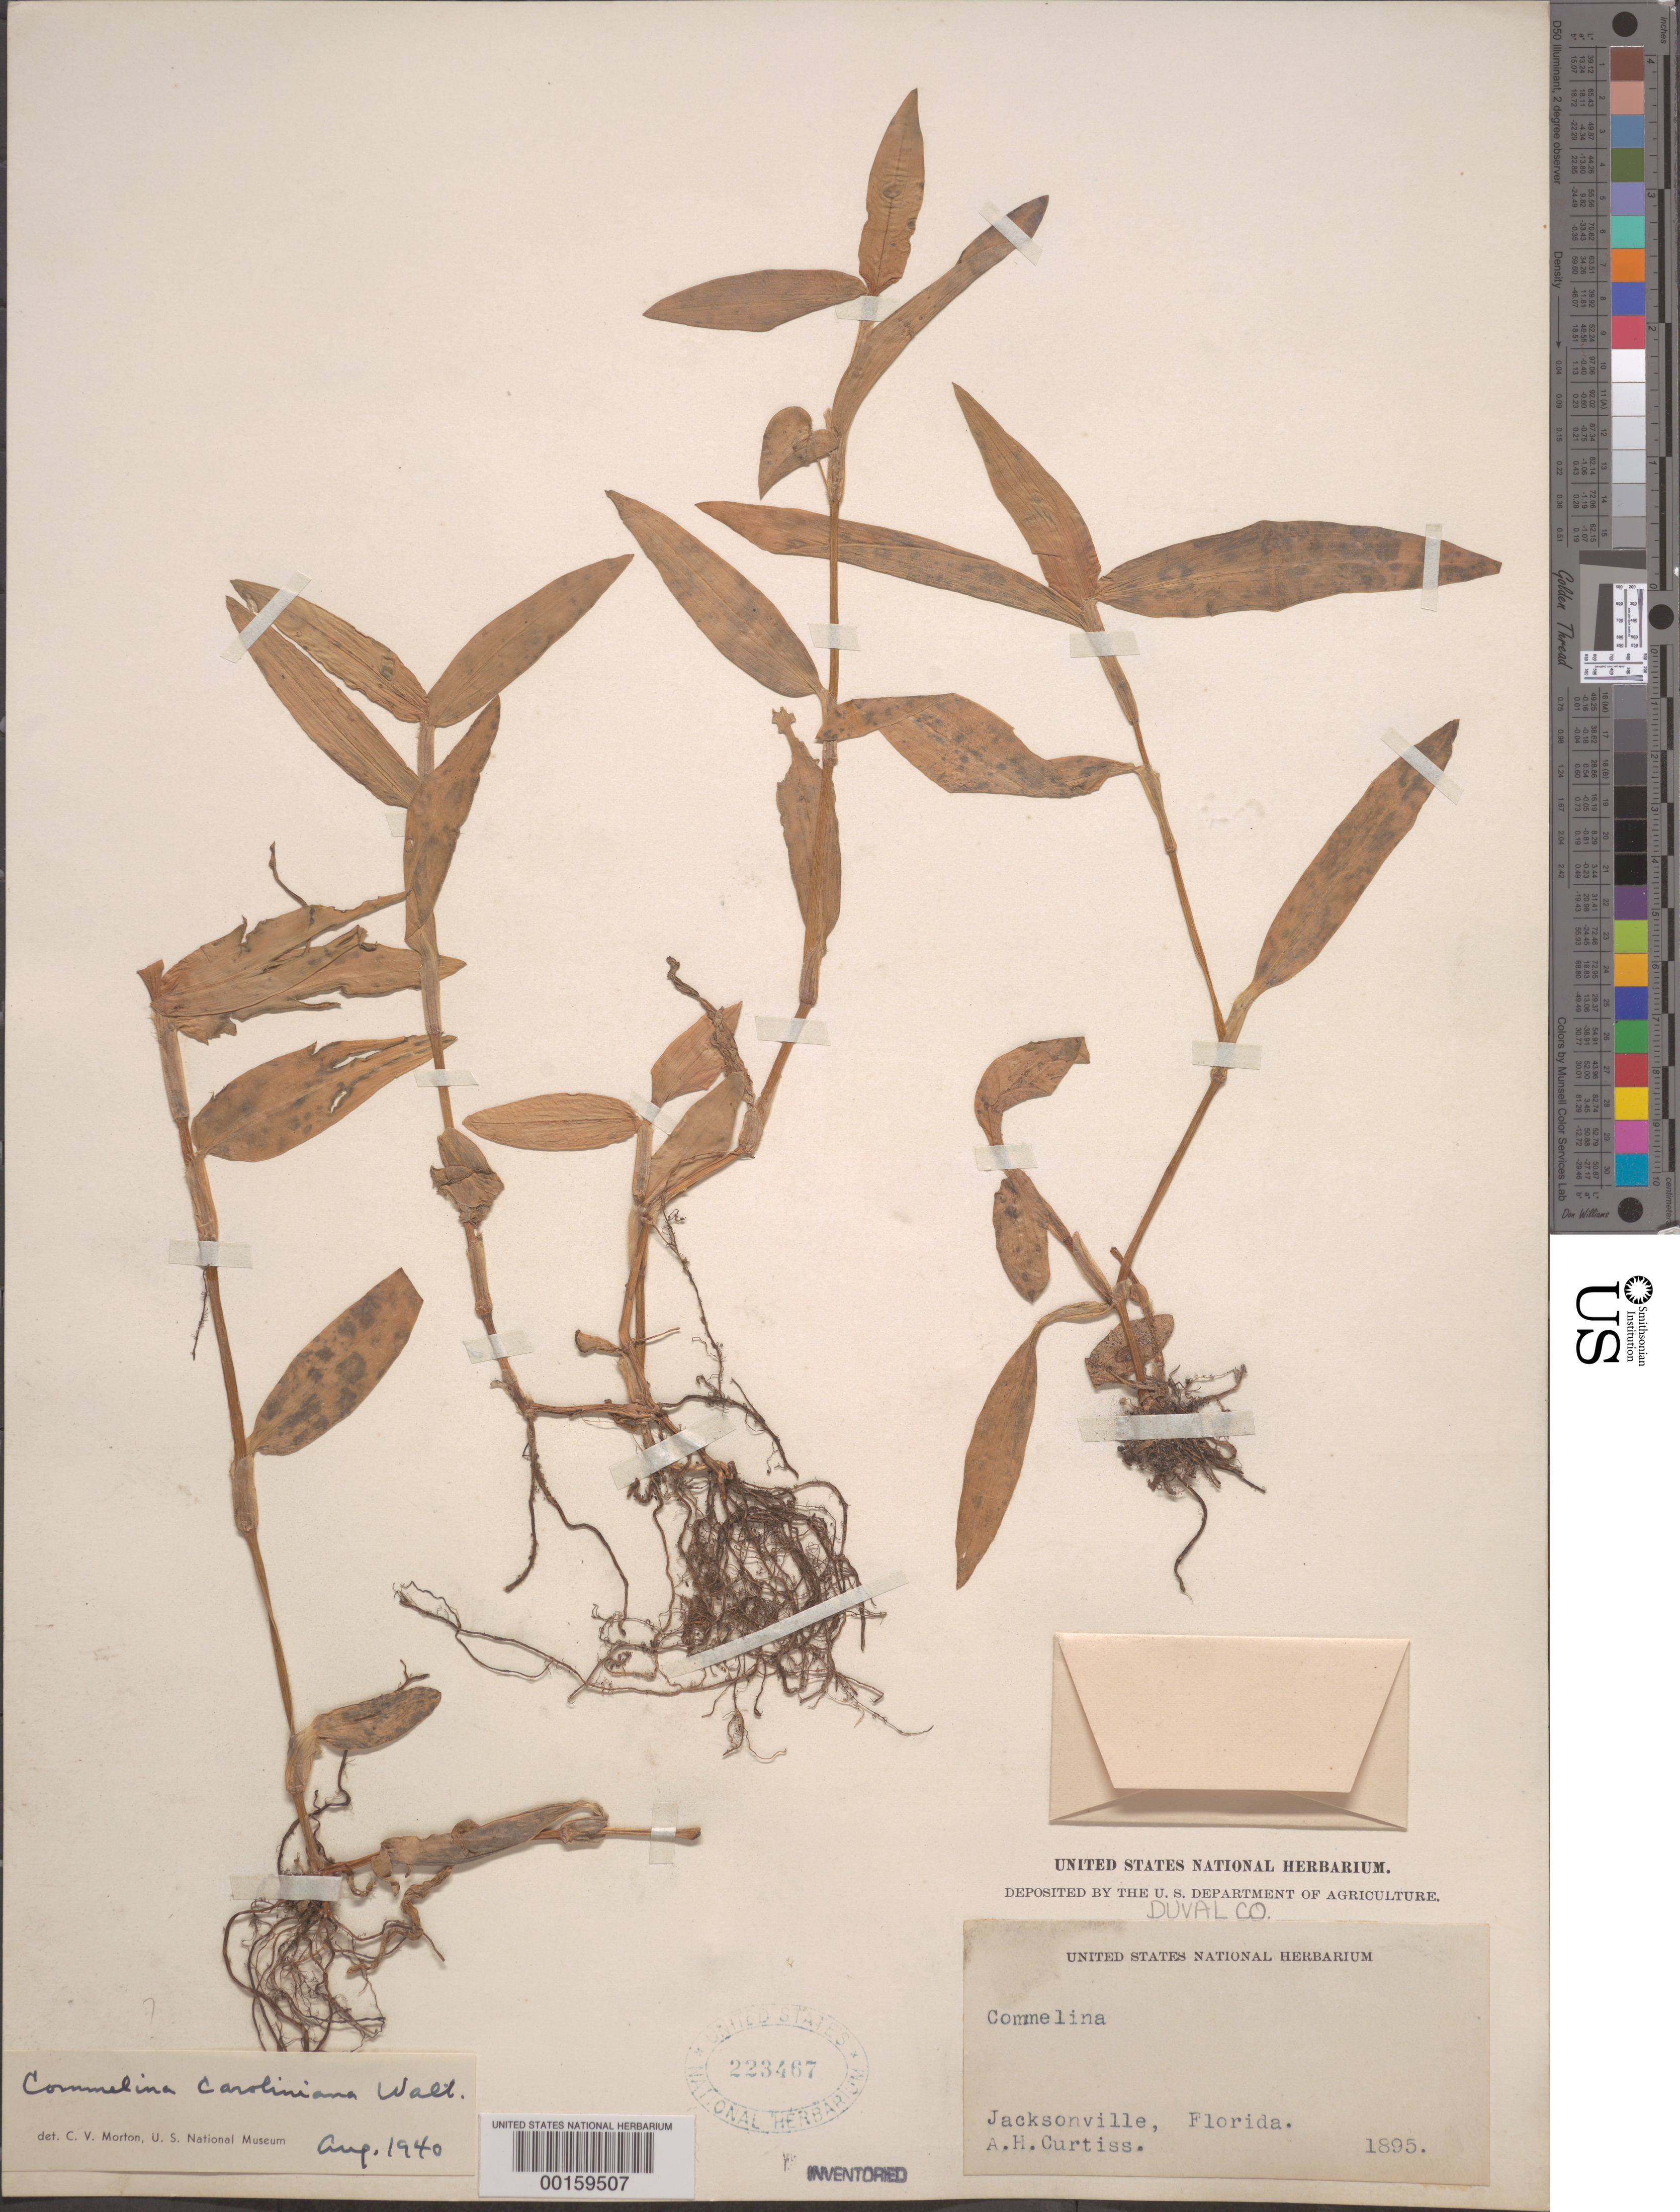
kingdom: Plantae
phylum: Tracheophyta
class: Liliopsida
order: Commelinales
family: Commelinaceae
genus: Commelina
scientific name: Commelina caroliniana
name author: Walter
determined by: Morton, C. V.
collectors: A. H. Curtiss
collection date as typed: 1895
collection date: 1895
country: United States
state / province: Florida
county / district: Duval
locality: Jacksonville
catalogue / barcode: US 223467